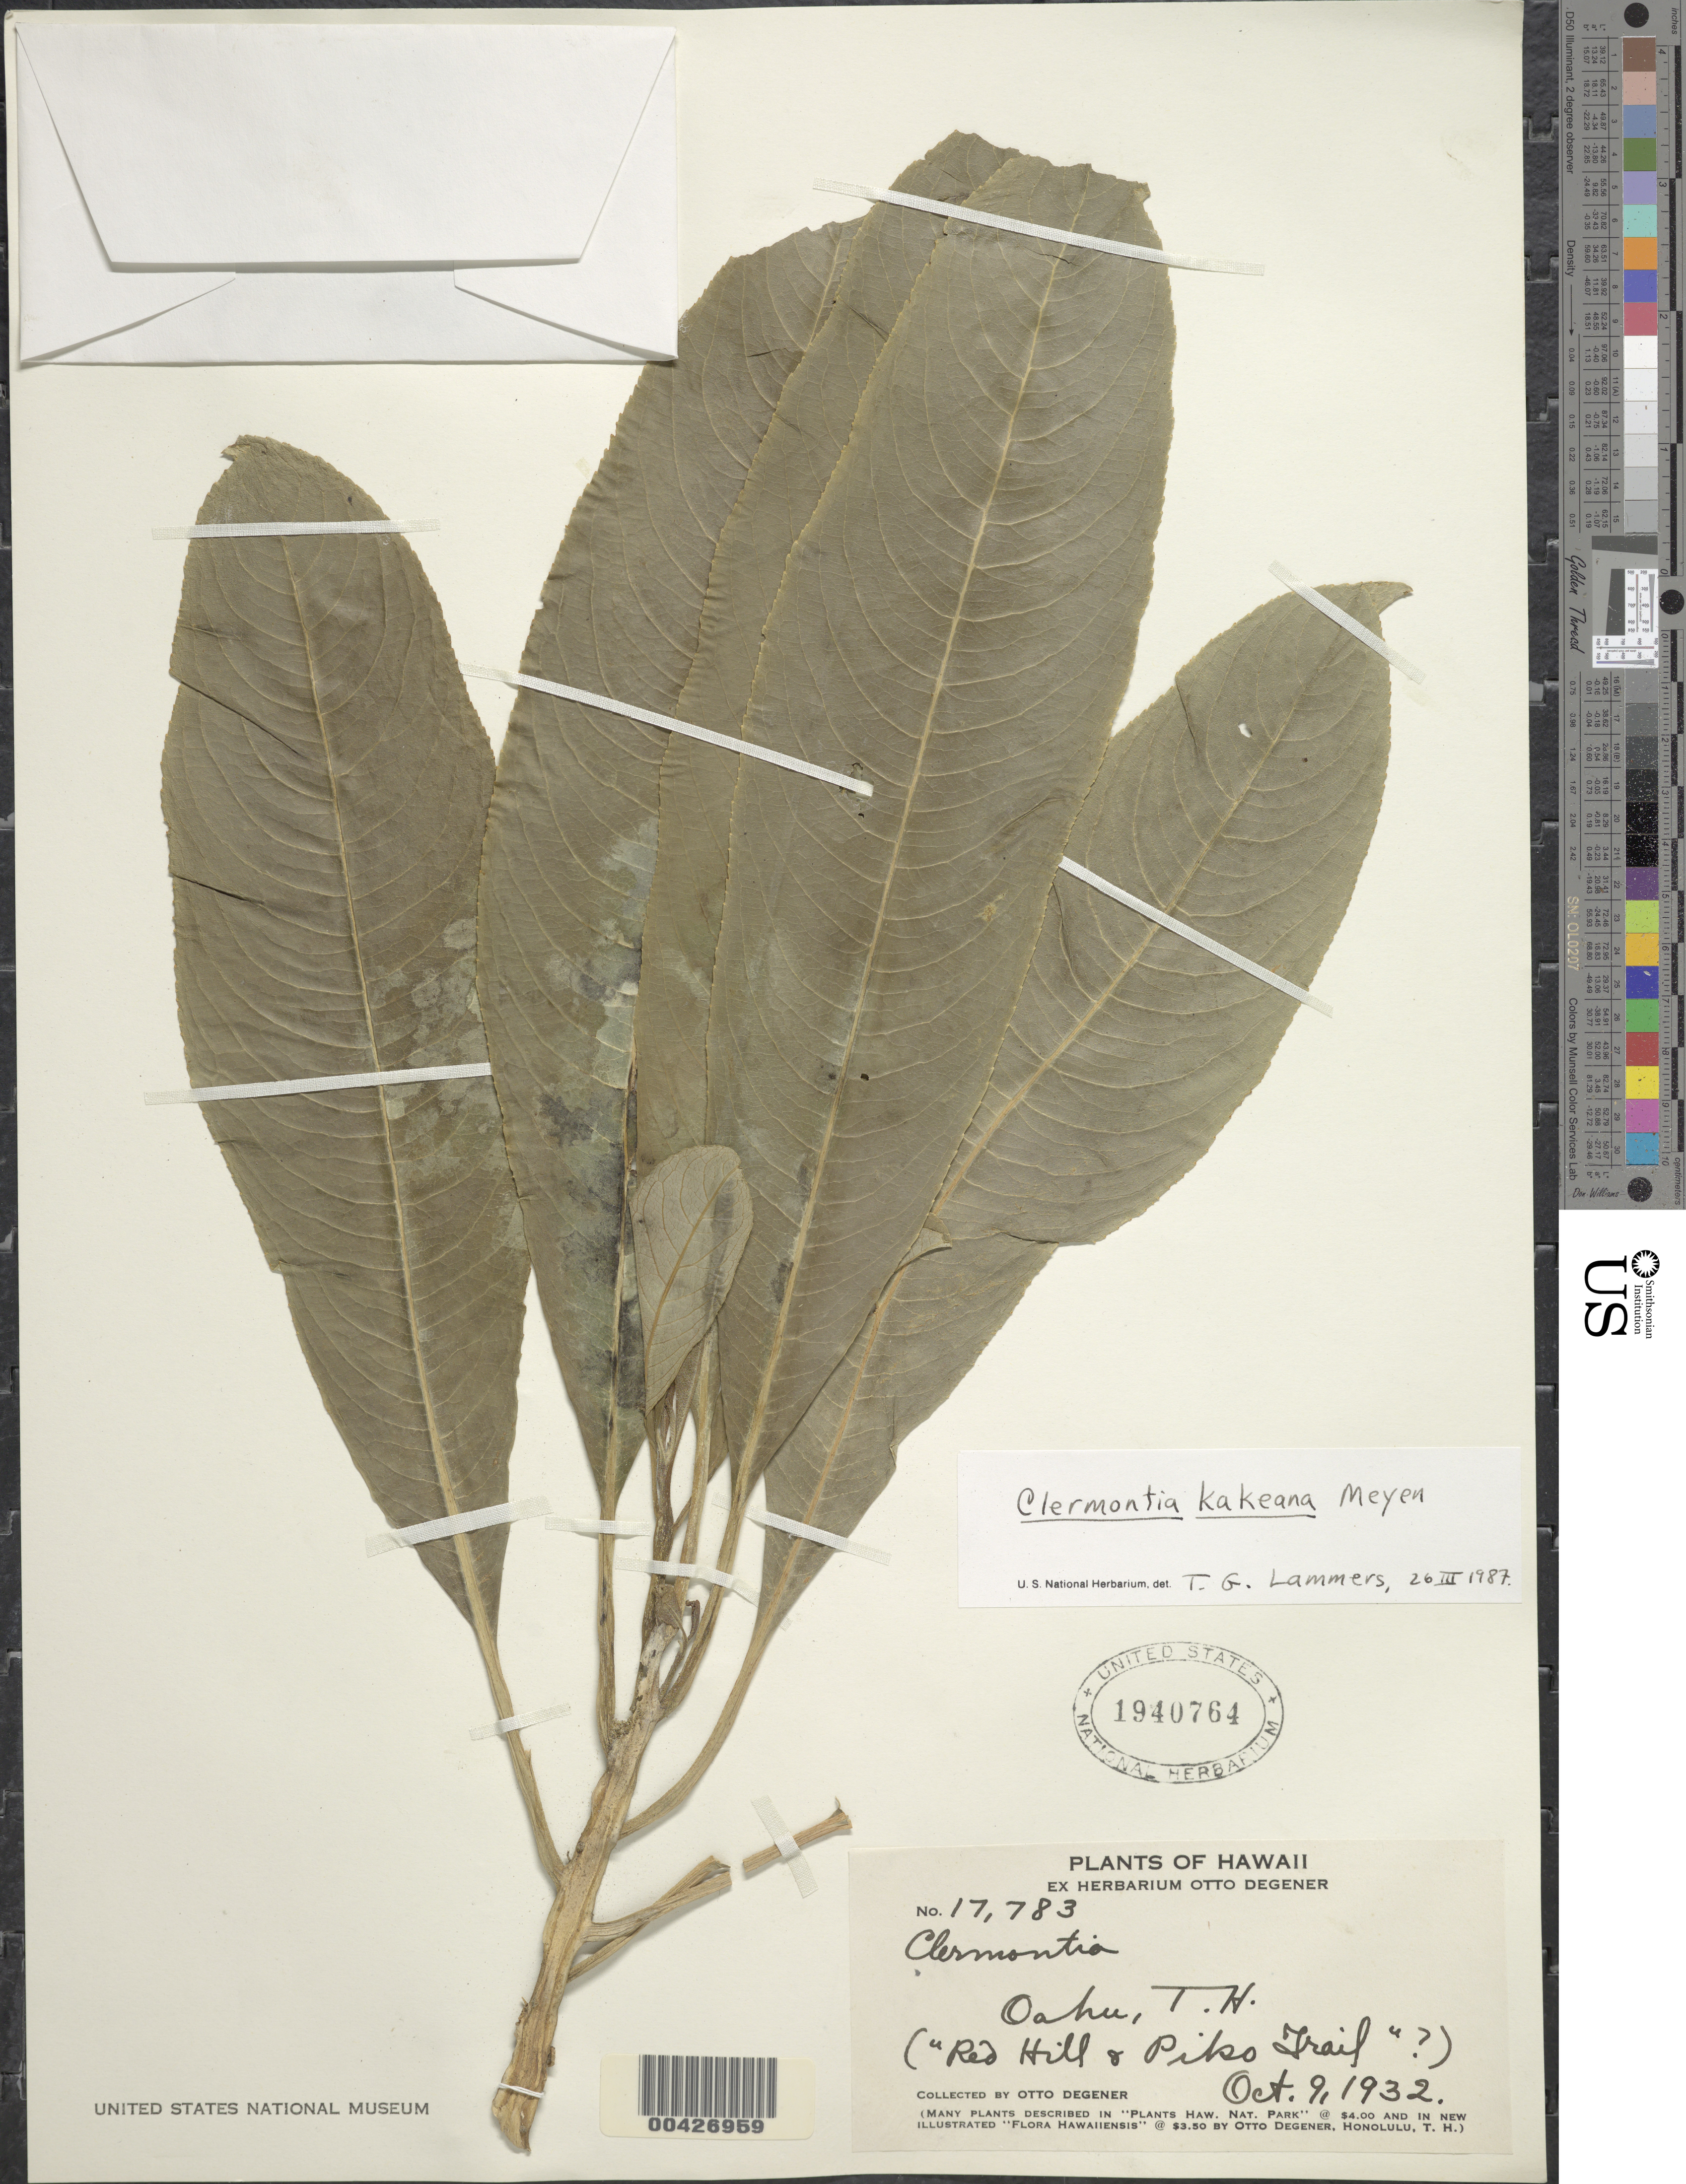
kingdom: Plantae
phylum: Tracheophyta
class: Magnoliopsida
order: Asterales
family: Campanulaceae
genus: Clermontia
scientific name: Clermontia kakeana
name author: Meyen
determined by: Lammers, T. G.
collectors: O. Degener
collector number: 17783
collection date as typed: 9 Oct 1932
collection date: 1932-10-09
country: United States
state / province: Hawaii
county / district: Honolulu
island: Oahu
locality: Red Hill and Piko Trail?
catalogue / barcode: US 1940764